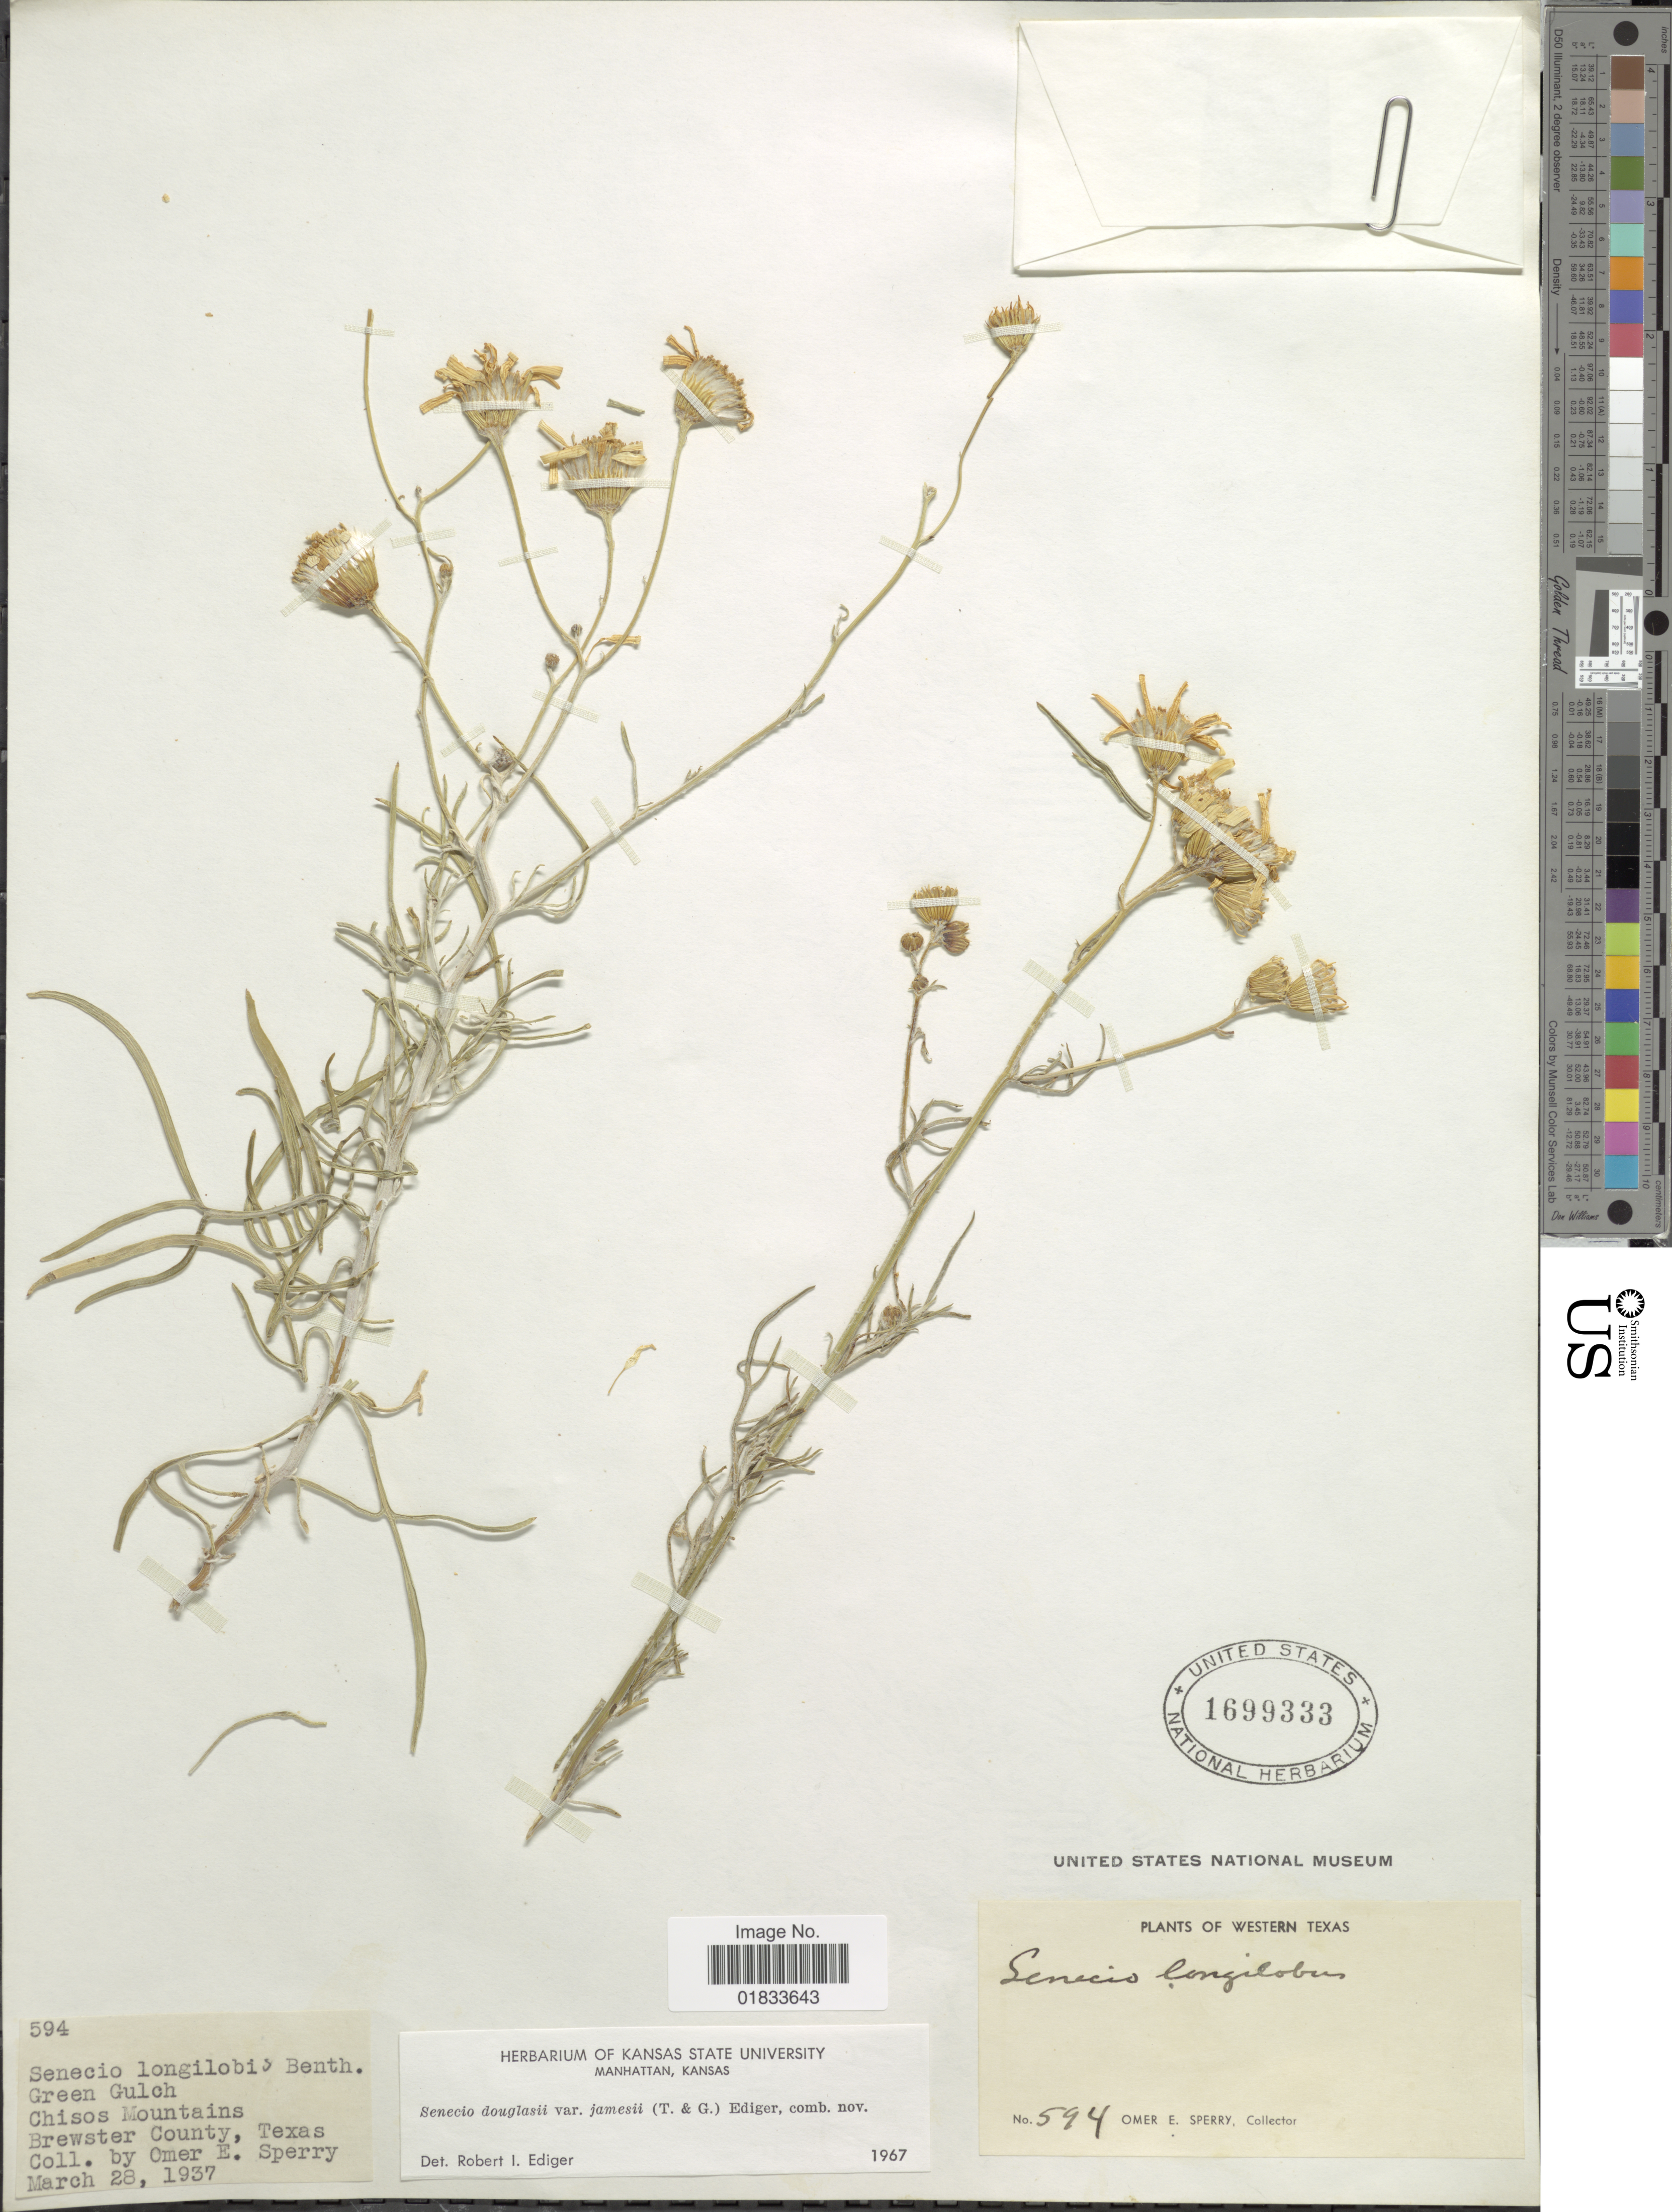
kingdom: Plantae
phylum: Tracheophyta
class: Magnoliopsida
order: Asterales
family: Asteraceae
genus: Senecio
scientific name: Senecio flaccidus var. flaccidus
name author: Less.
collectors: O. E. Sperry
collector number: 594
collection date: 1937-03-28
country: United States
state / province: Texas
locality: Western Texas, Chisos Mountains. Brewster County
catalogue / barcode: US 1699333